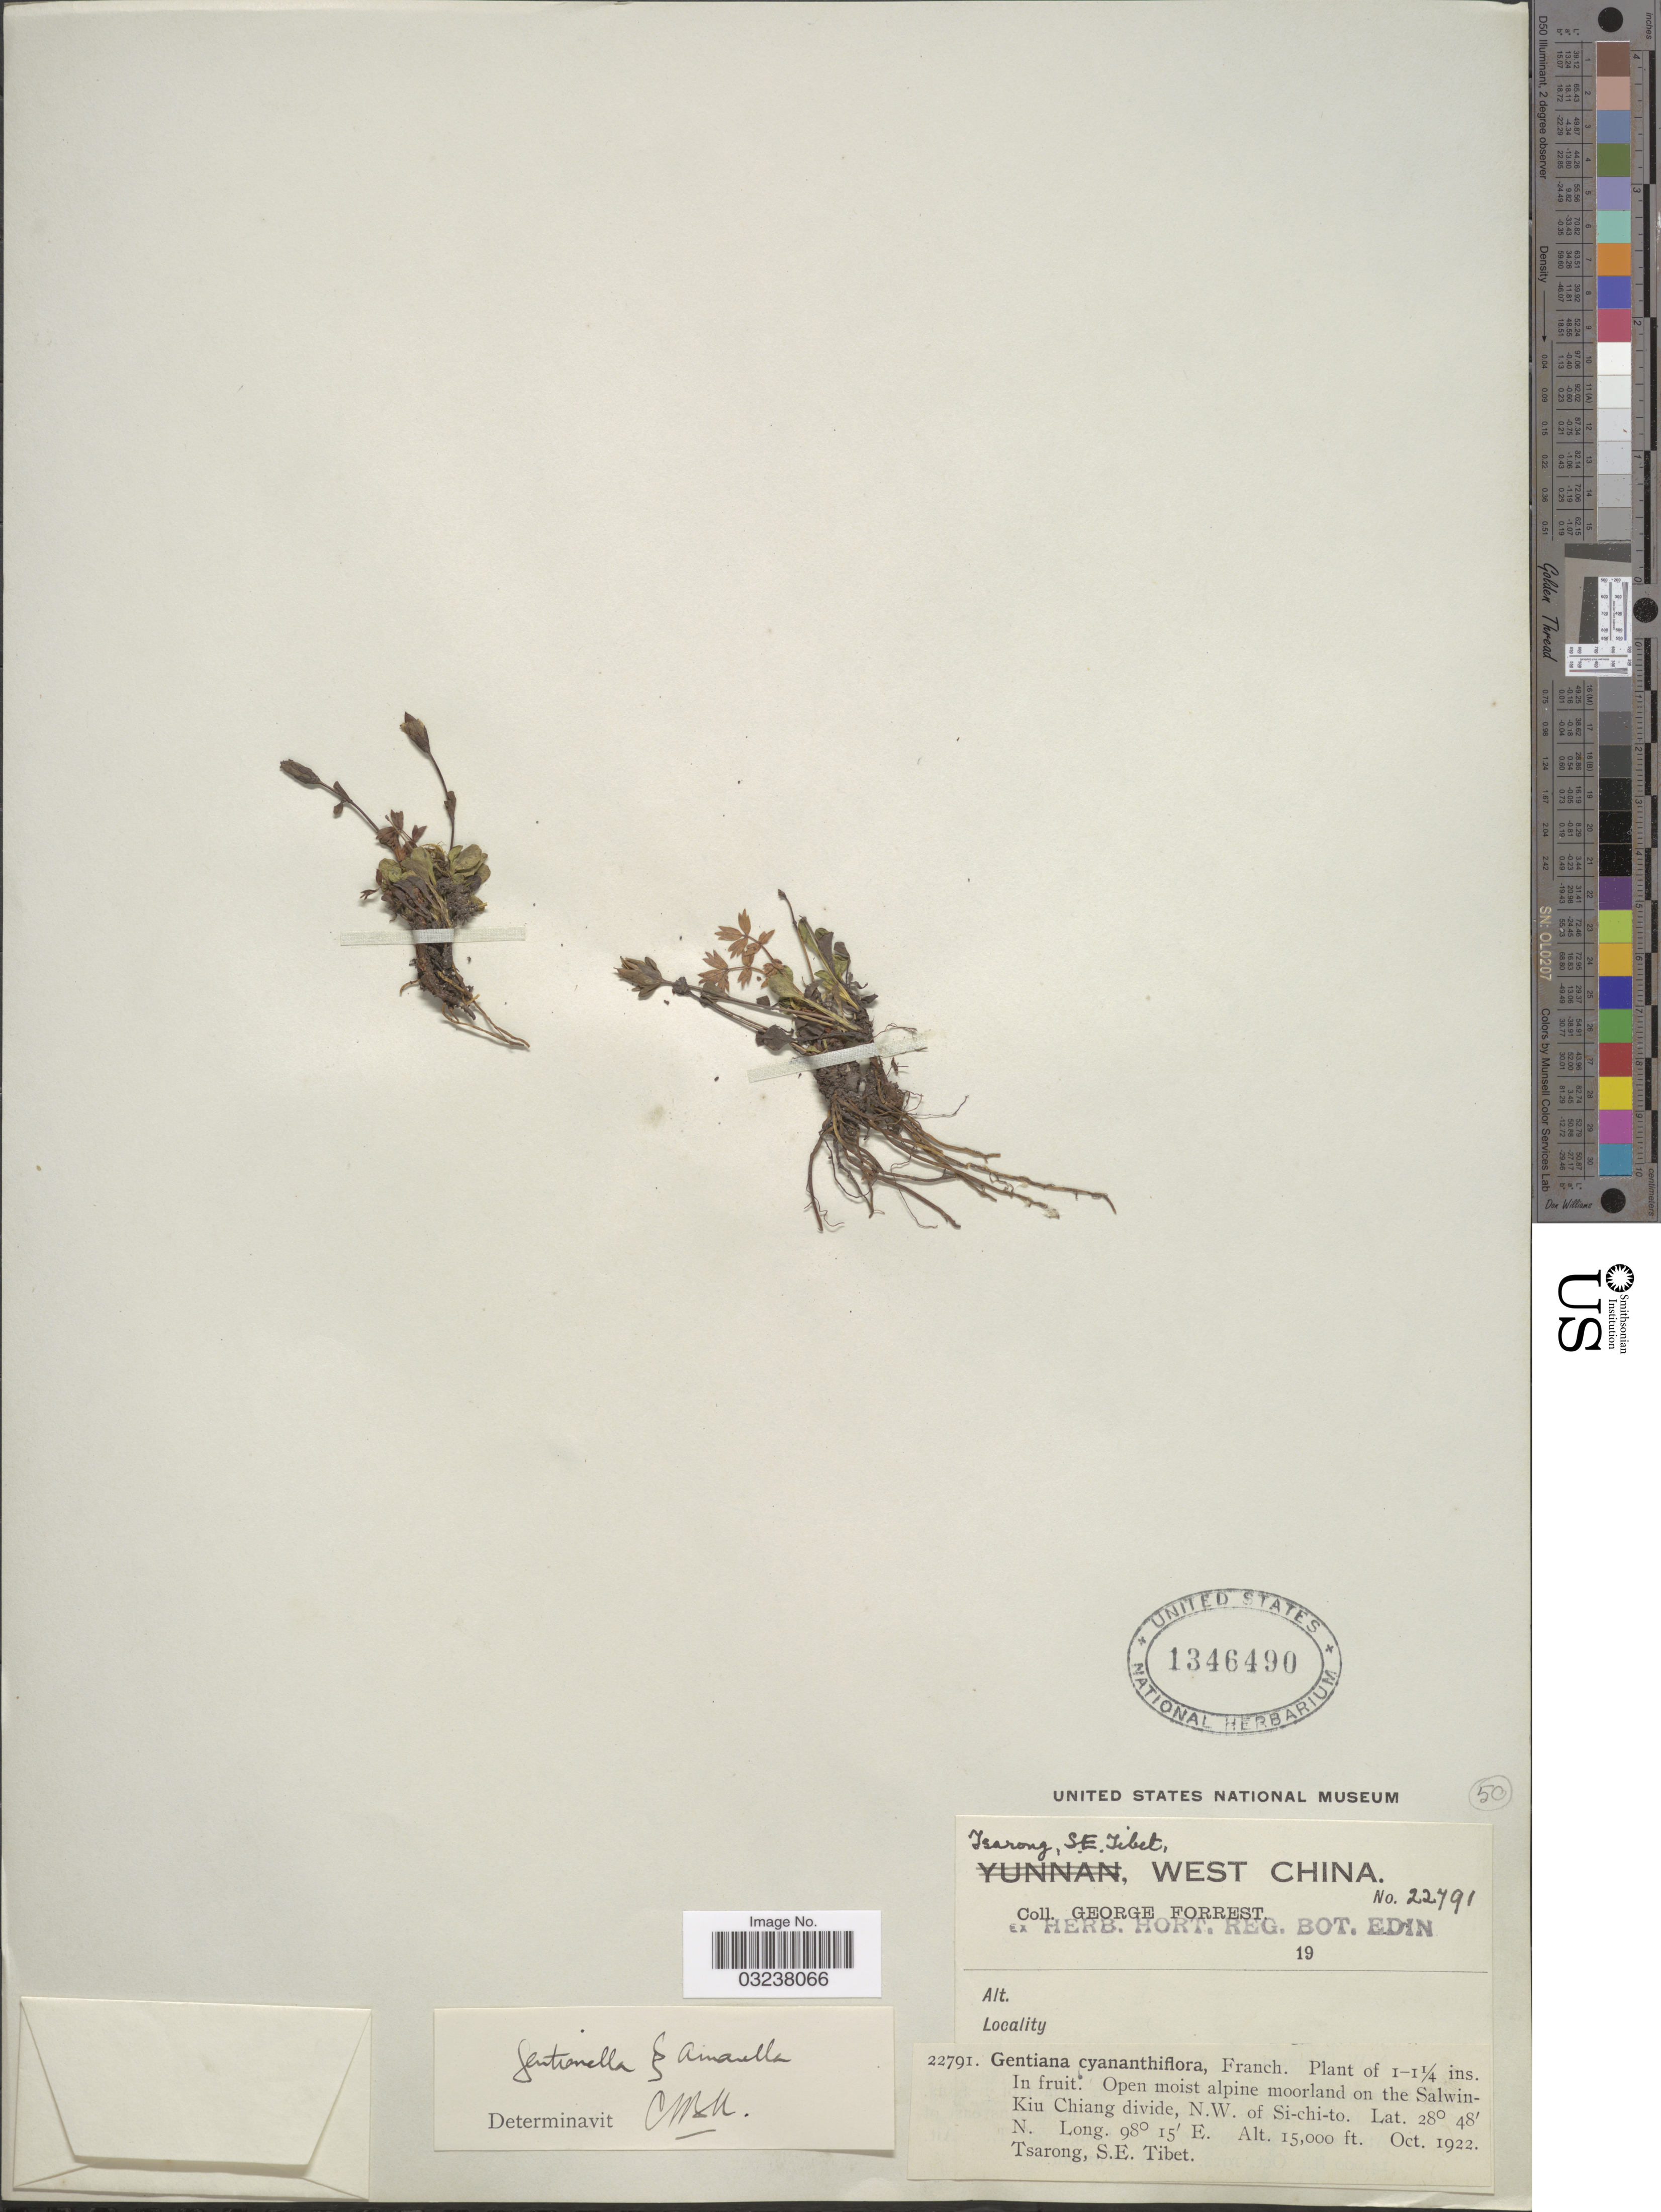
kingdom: Plantae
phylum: Tracheophyta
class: Magnoliopsida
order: Gentianales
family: Gentianaceae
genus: Gentianella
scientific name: Gentianella sp.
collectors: G. Forrest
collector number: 22791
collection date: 1922-10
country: China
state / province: Xizang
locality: Tsarong, S. E. Tibet. On the Salwin-Kiu Chiang divide, N.W. of Si-chi-to.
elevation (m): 4572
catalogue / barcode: US 1346490